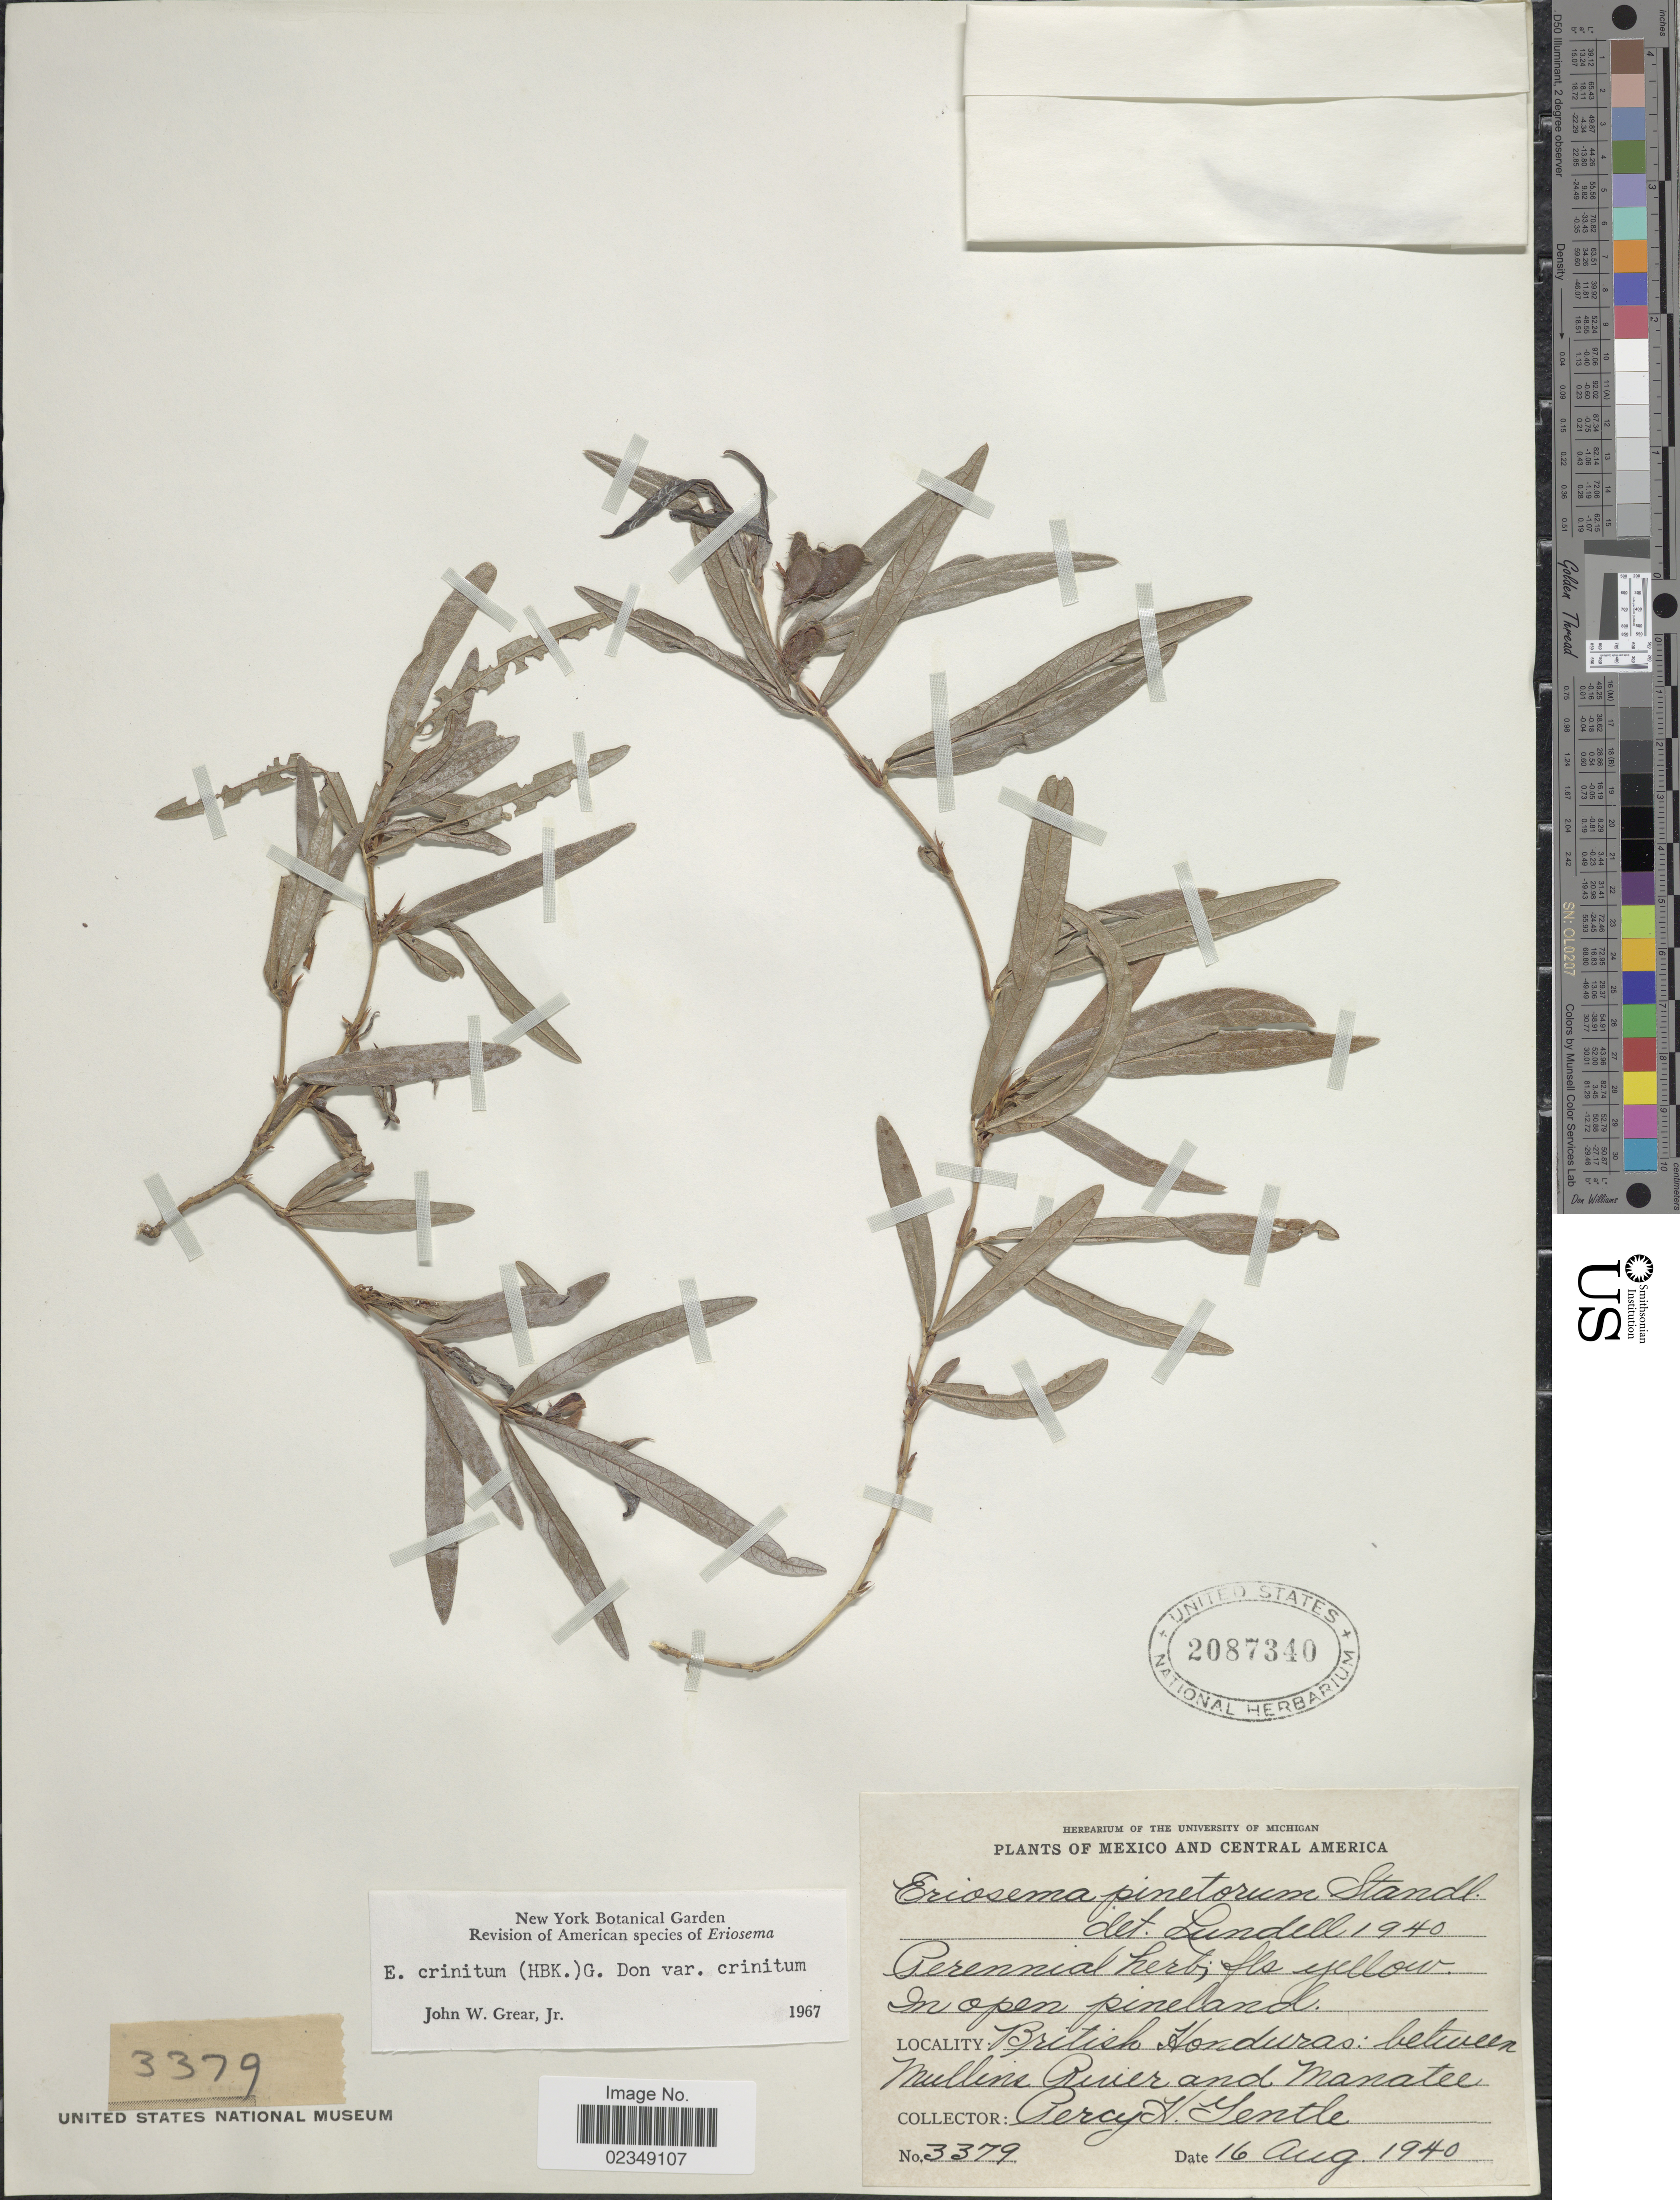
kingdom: Plantae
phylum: Tracheophyta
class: Magnoliopsida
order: Fabales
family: Fabaceae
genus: Eriosema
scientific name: Eriosema crinitum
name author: (Kunth) G. Don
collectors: P. H. Gentle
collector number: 3379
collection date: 1940-08-16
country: Belize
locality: British Honduras: between Mullins River and Manatee, in open pineland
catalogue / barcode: US 2087340